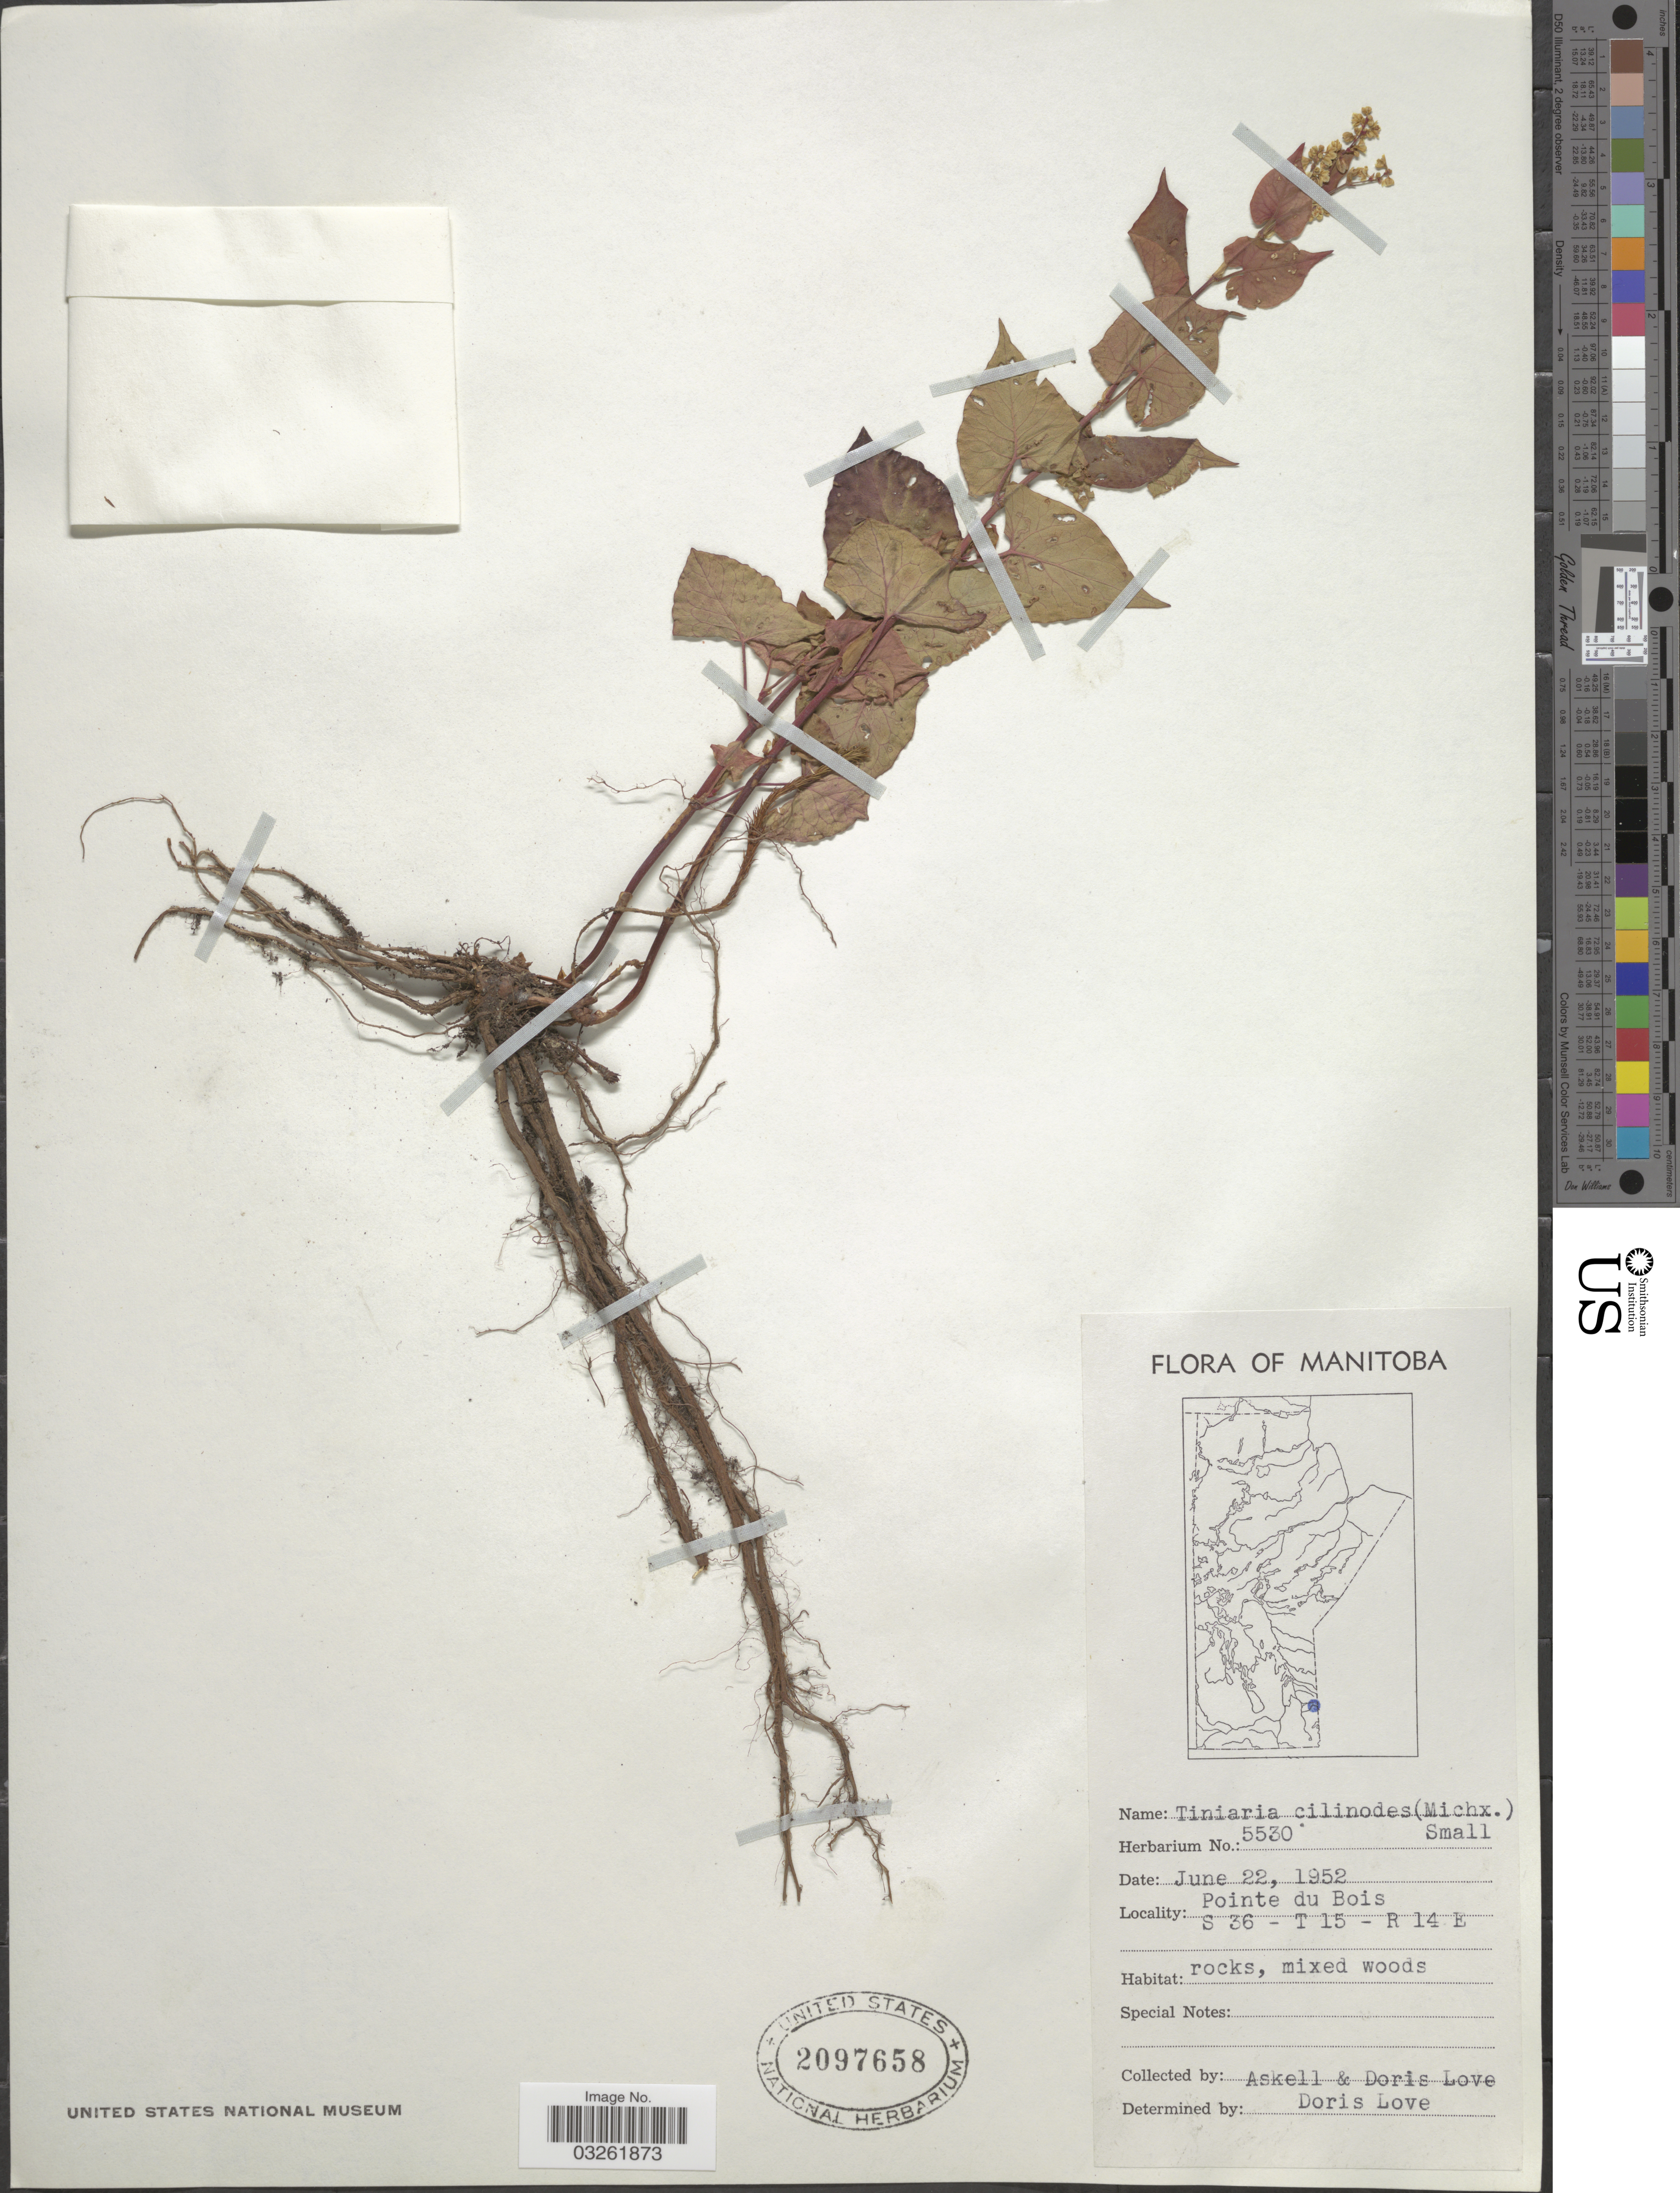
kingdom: Plantae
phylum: Tracheophyta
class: Magnoliopsida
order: Caryophyllales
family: Polygonaceae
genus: Fallopia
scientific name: Fallopia cilinodis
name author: (Michx.) Holub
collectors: Á. Löve & D. Löve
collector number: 5530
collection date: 1952-06-22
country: Canada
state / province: Manitoba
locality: Pointe du Bois. S 36 - T 15 - R 14 E.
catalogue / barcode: US 2097658